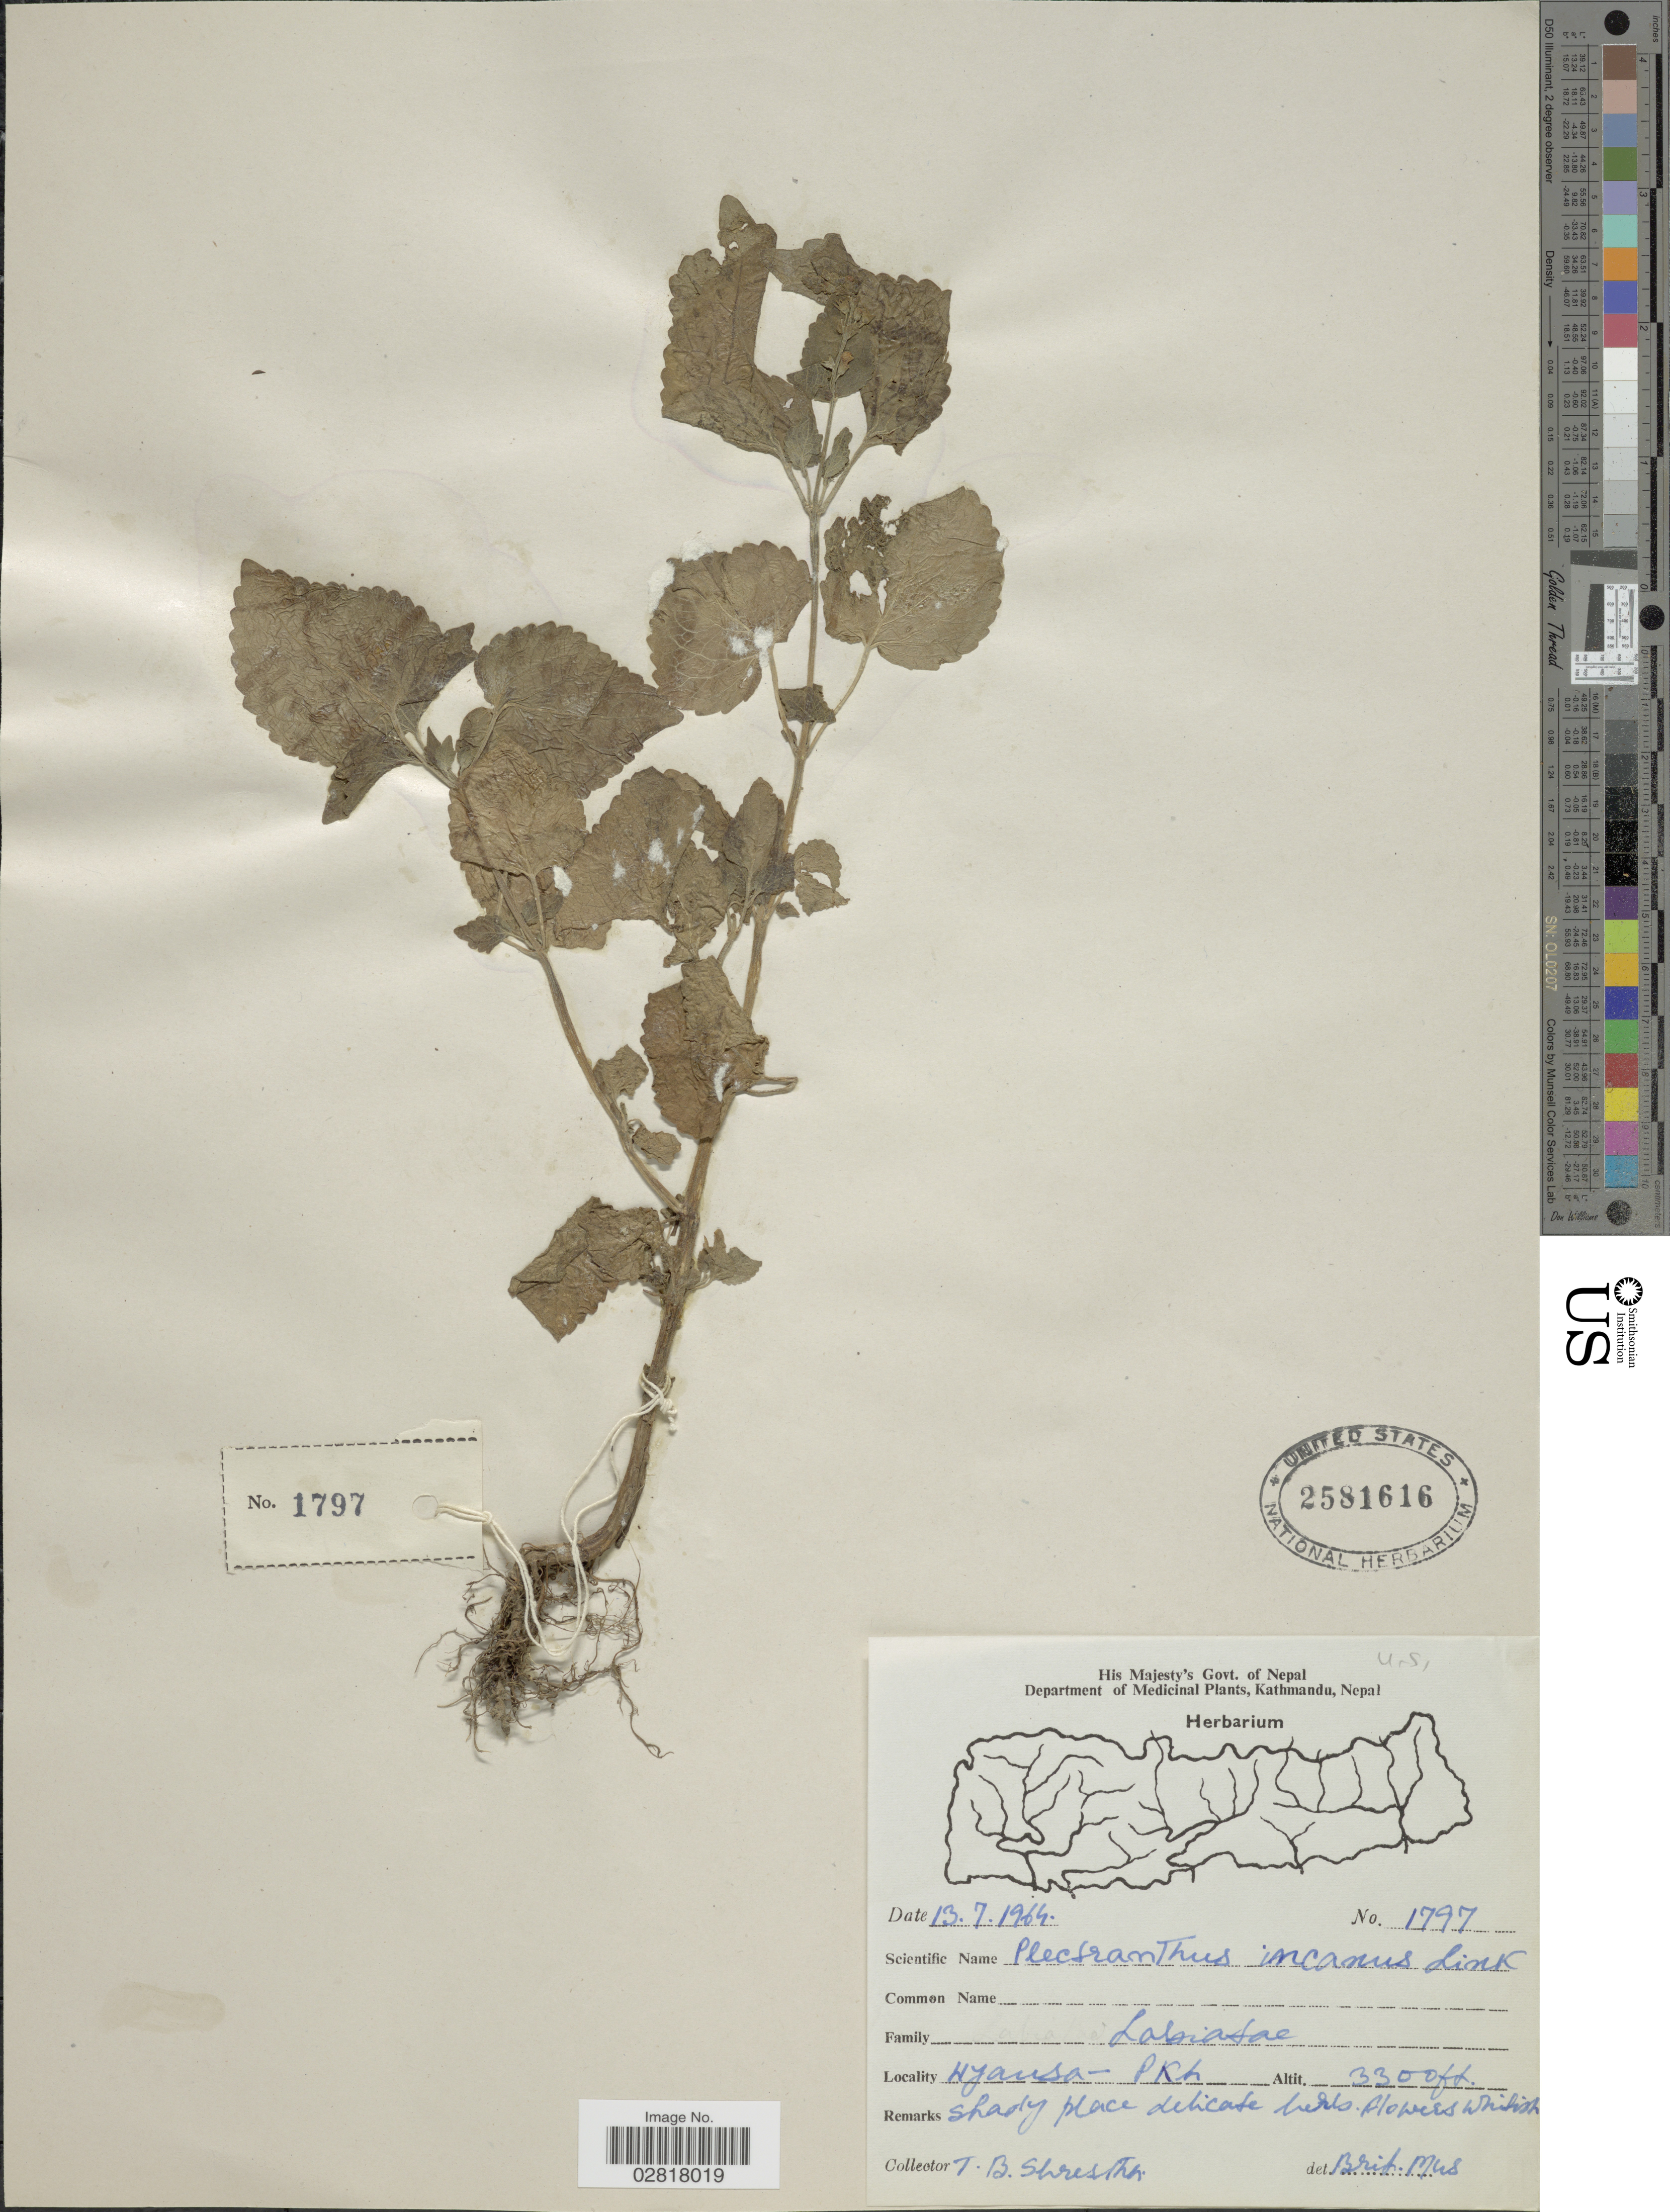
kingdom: Plantae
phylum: Tracheophyta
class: Magnoliopsida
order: Lamiales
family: Lamiaceae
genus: Plectranthus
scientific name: Plectranthus incanus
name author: Link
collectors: T. B. Shrestha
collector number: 1797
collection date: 1964-07-13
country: Nepal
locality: Wyausa-PKH [interpreted].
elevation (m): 1006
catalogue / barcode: US 2581616